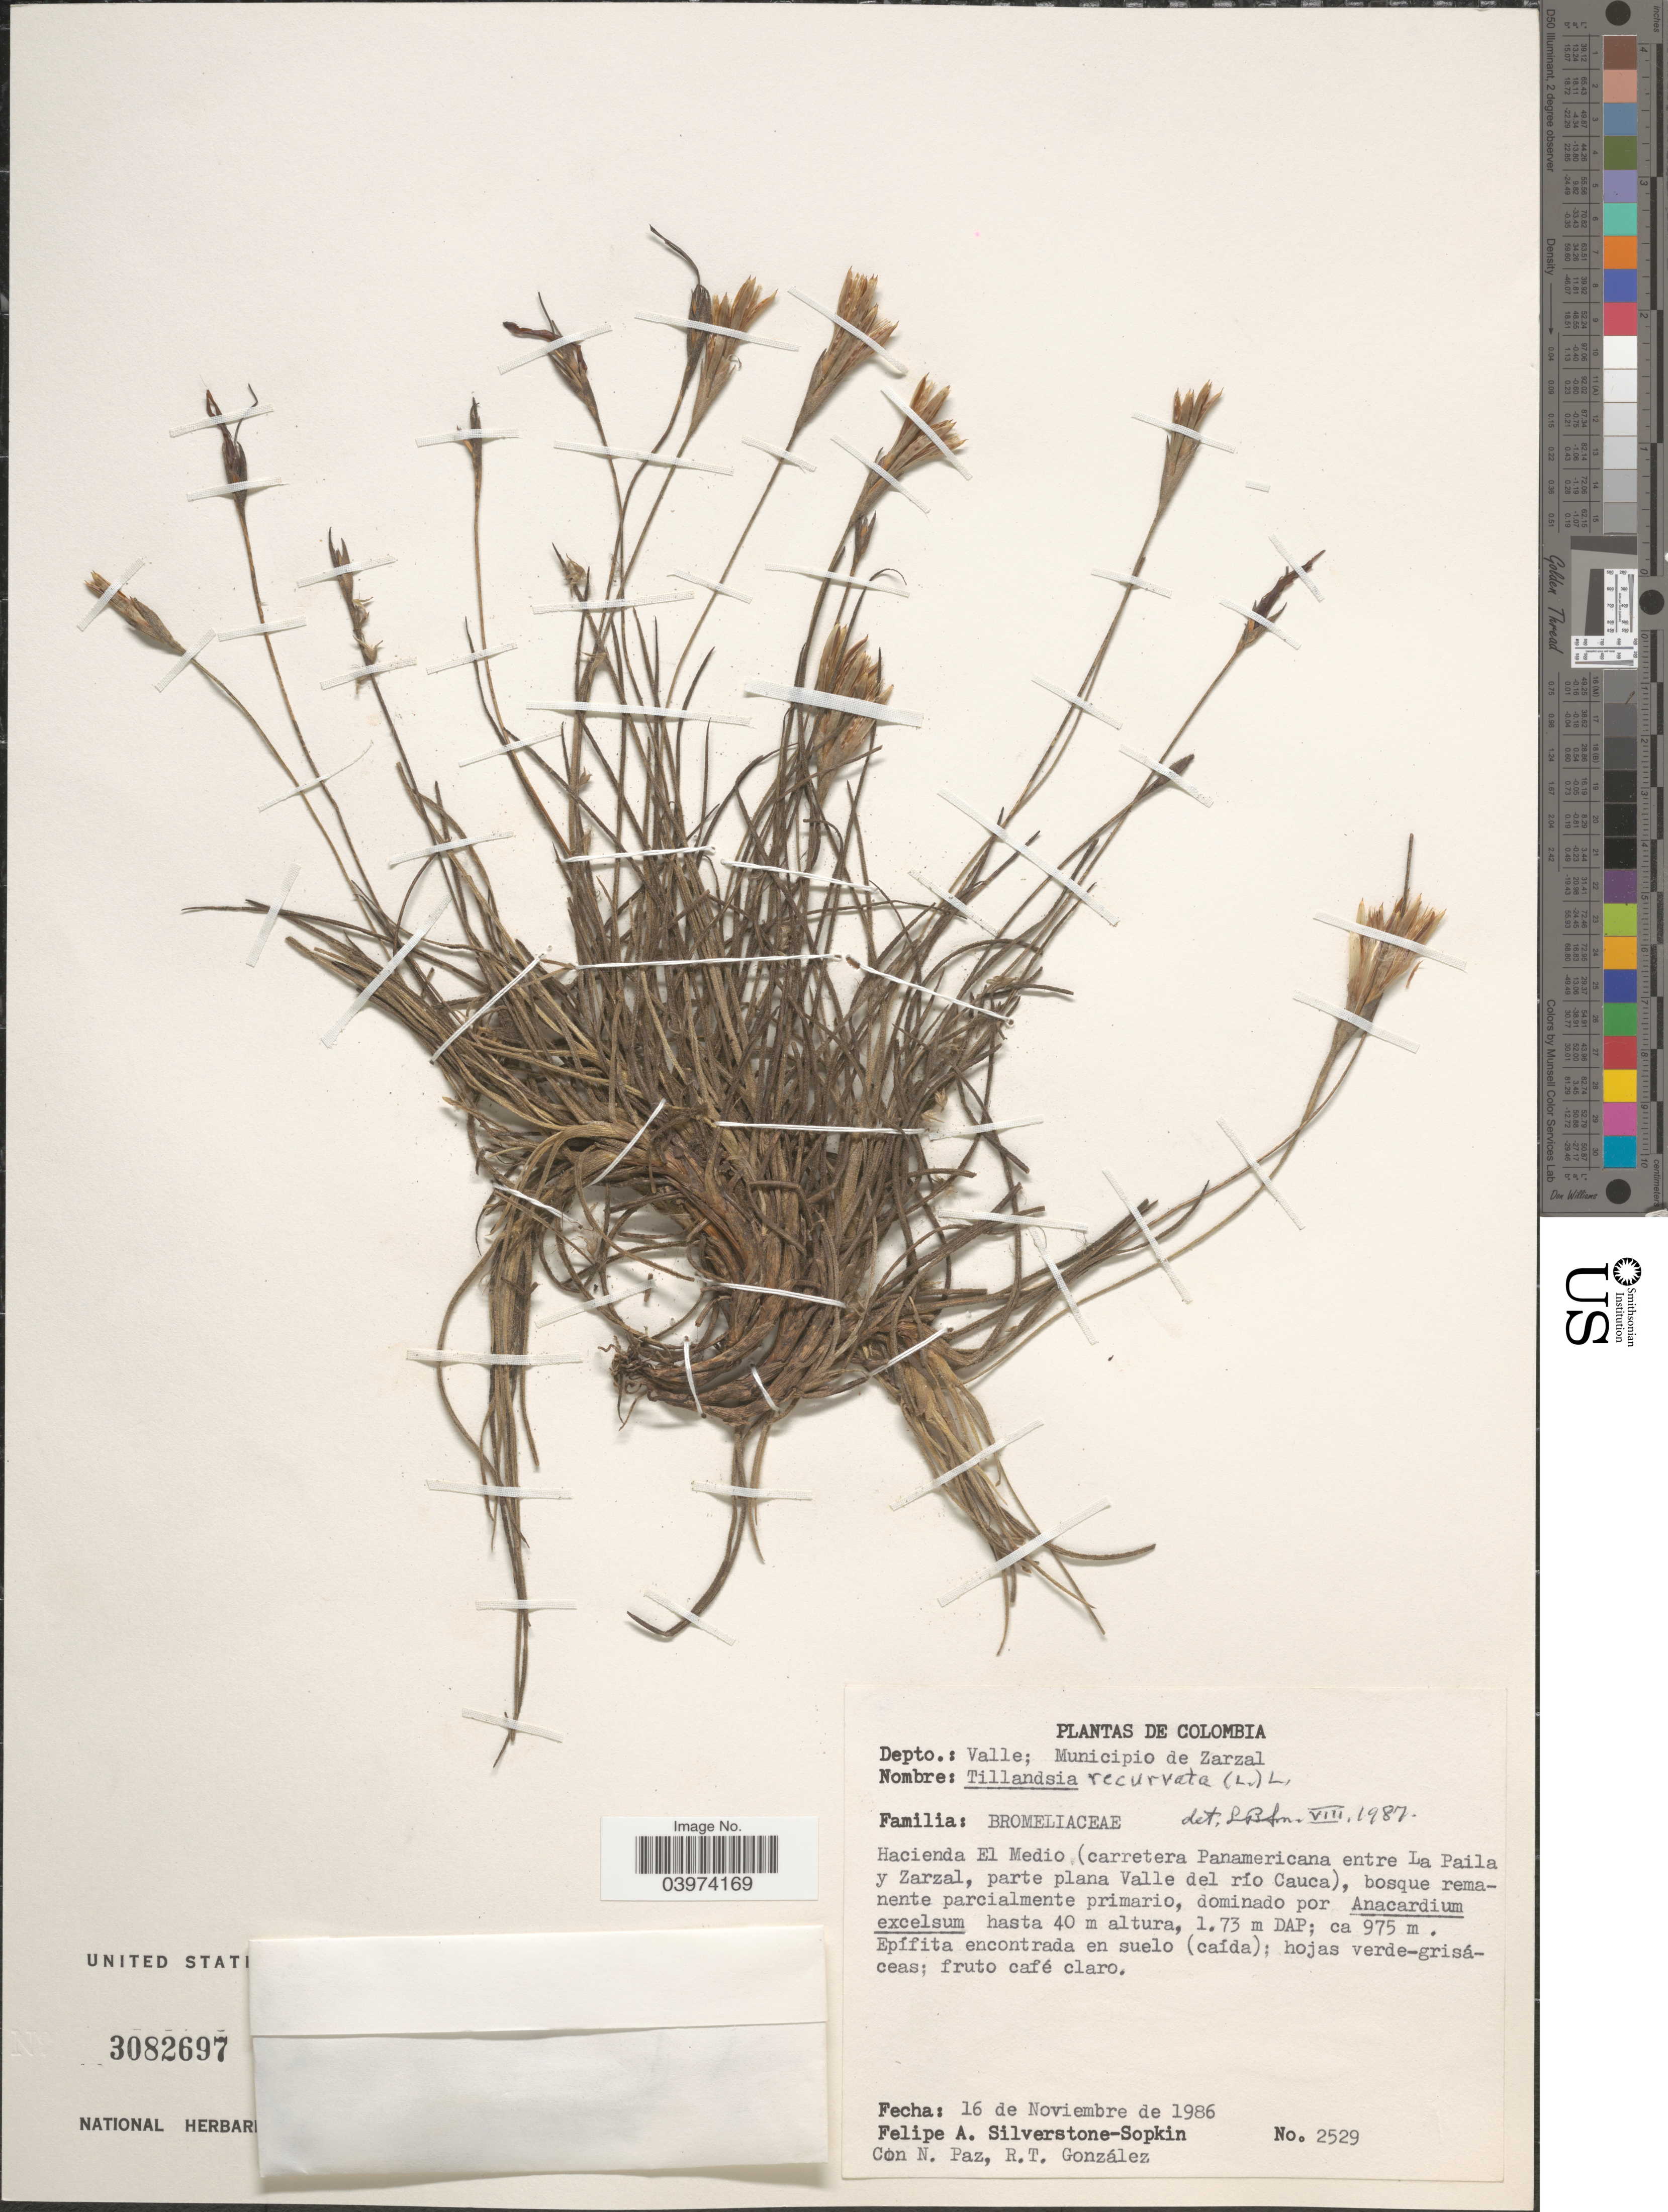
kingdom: Plantae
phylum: Tracheophyta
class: Liliopsida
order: Poales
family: Bromeliaceae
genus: Tillandsia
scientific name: Tillandsia recurvata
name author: L.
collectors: P. A. Silverstone-Sopkin, N. Paz & R. Gonzalez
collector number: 2529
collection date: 1986-11-16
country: Colombia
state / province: Valle del Cauca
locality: Depto.: Valle; Municipio de Zarzal. Hacienda El Medio (carretera Panamericana entre La Paila y Zarzal, parte plana Valle del río Cauca).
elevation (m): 975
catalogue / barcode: US 3082697